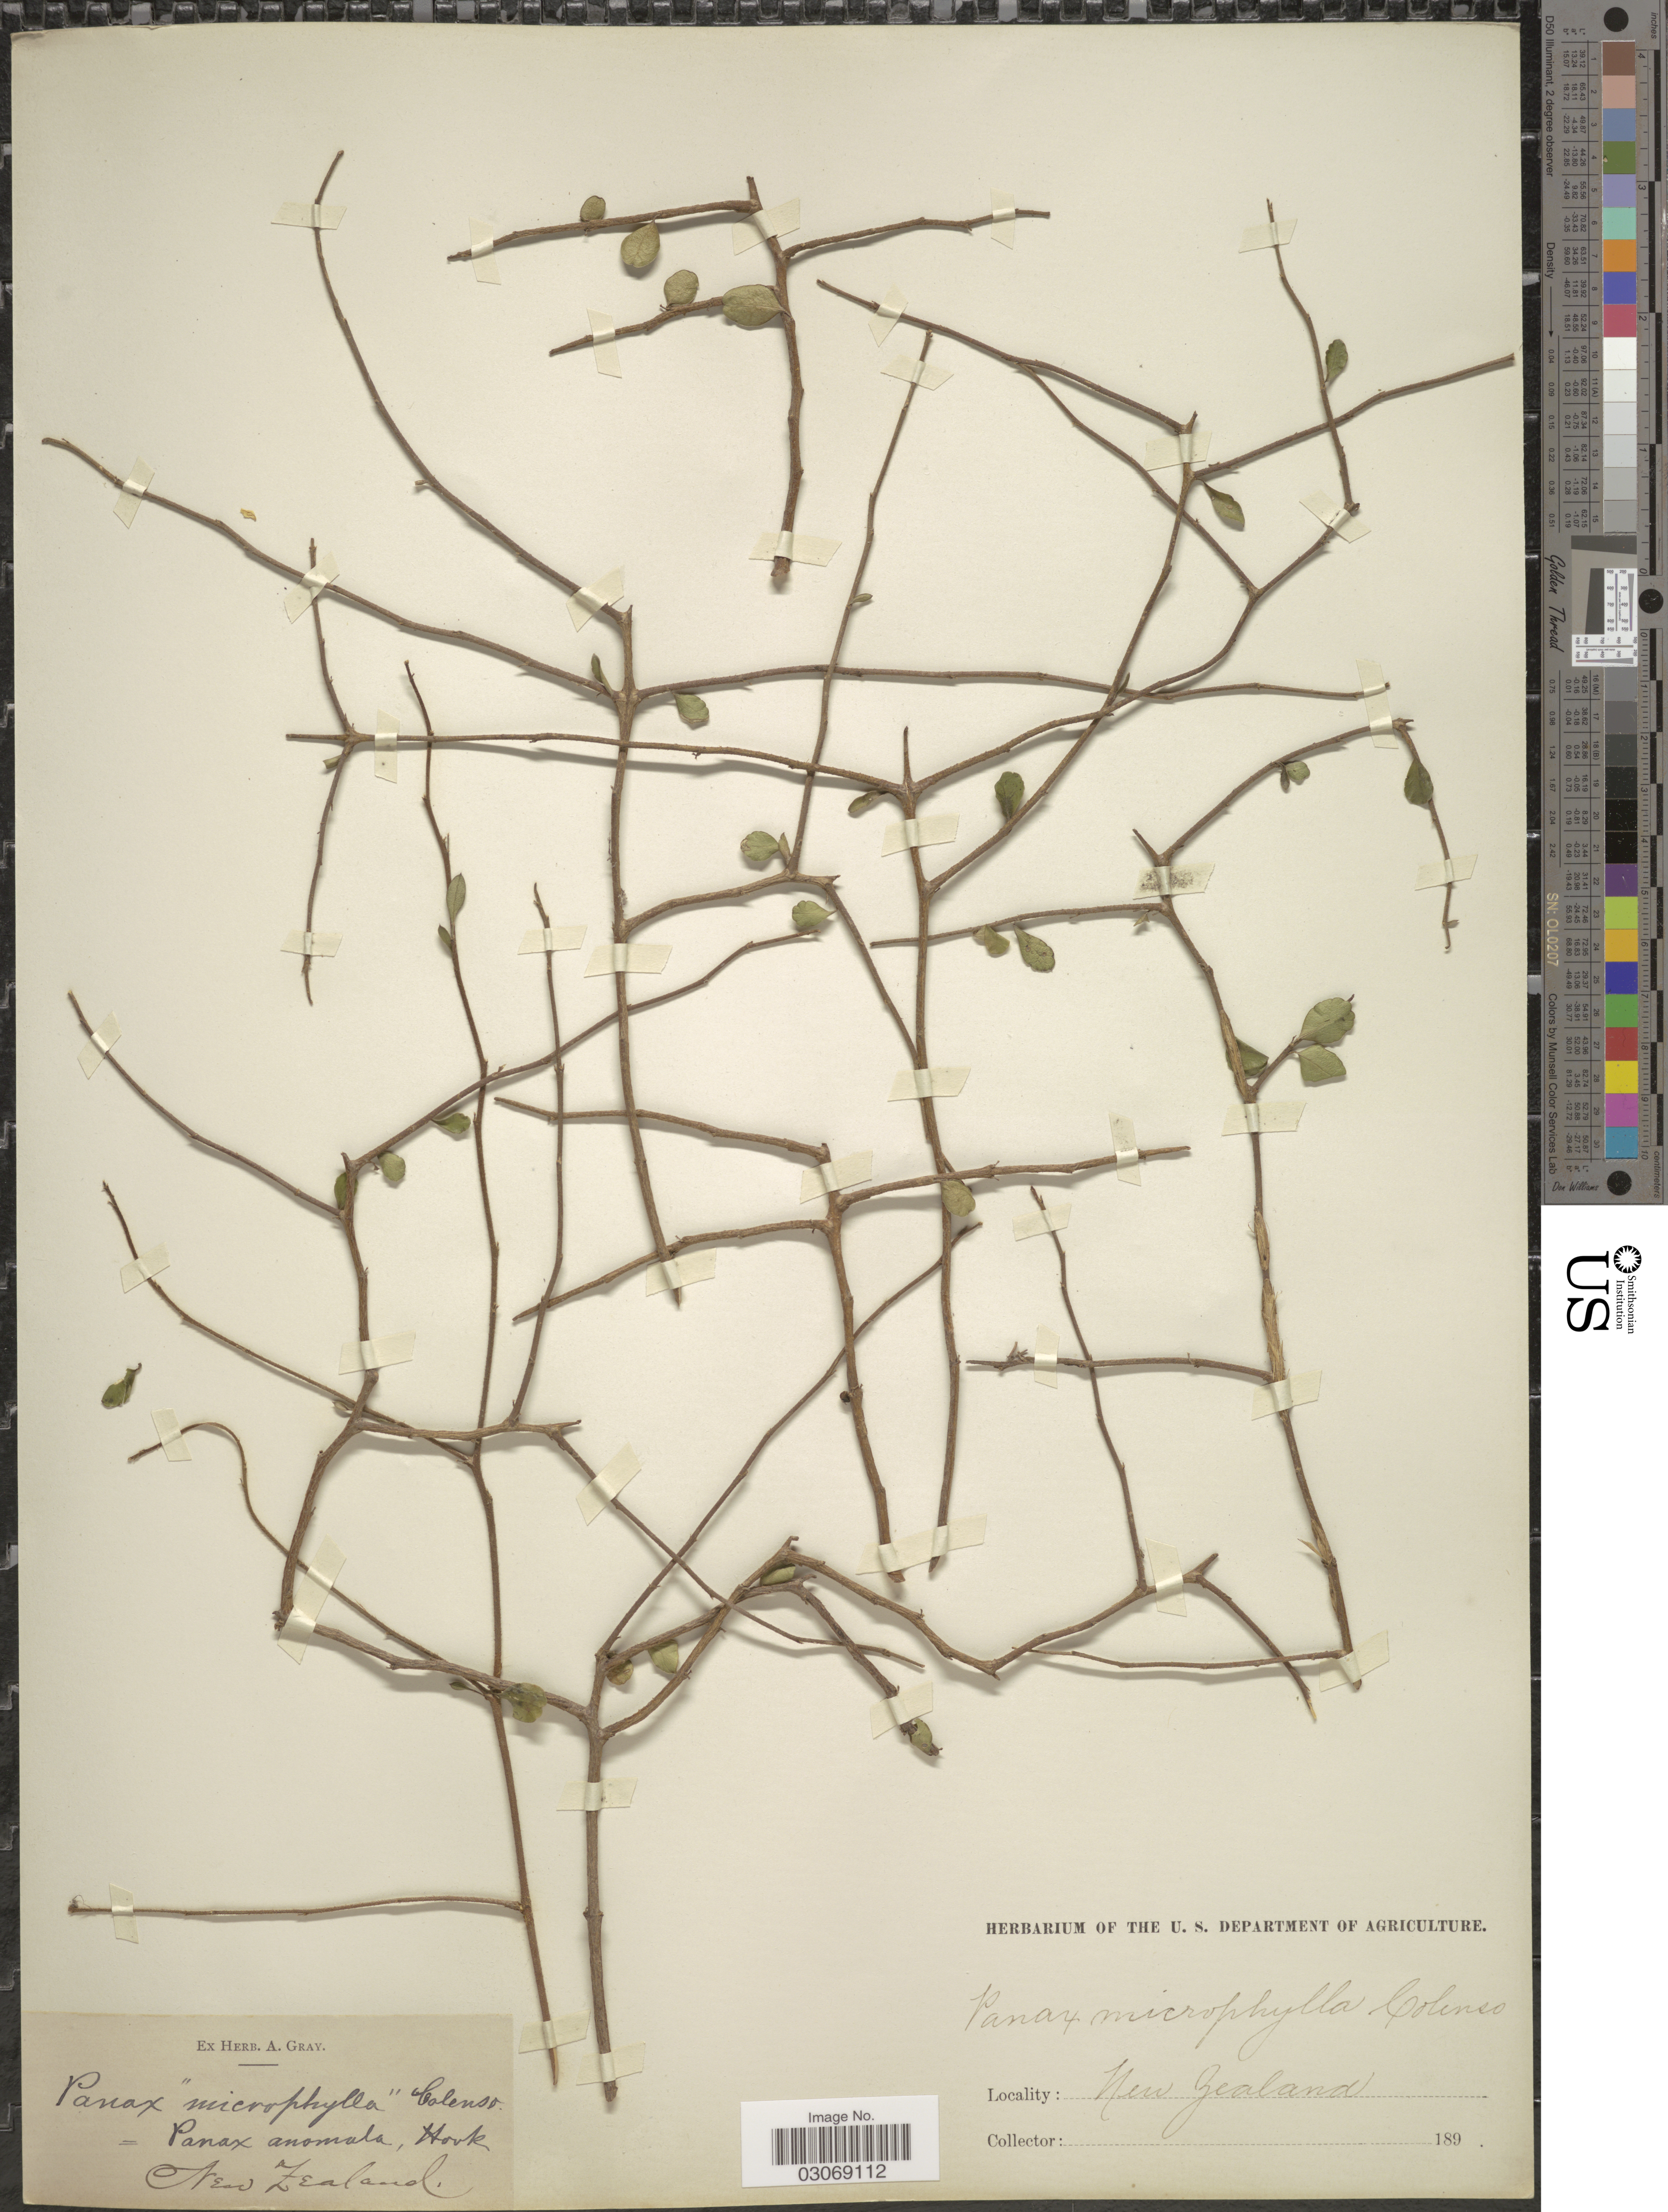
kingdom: Plantae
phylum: Tracheophyta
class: Magnoliopsida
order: Apiales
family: Araliaceae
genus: Nothopanax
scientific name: Nothopanax anomalus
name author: (Hook.) Seem.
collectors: ex Herb. A. Gray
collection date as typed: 189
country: New Zealand